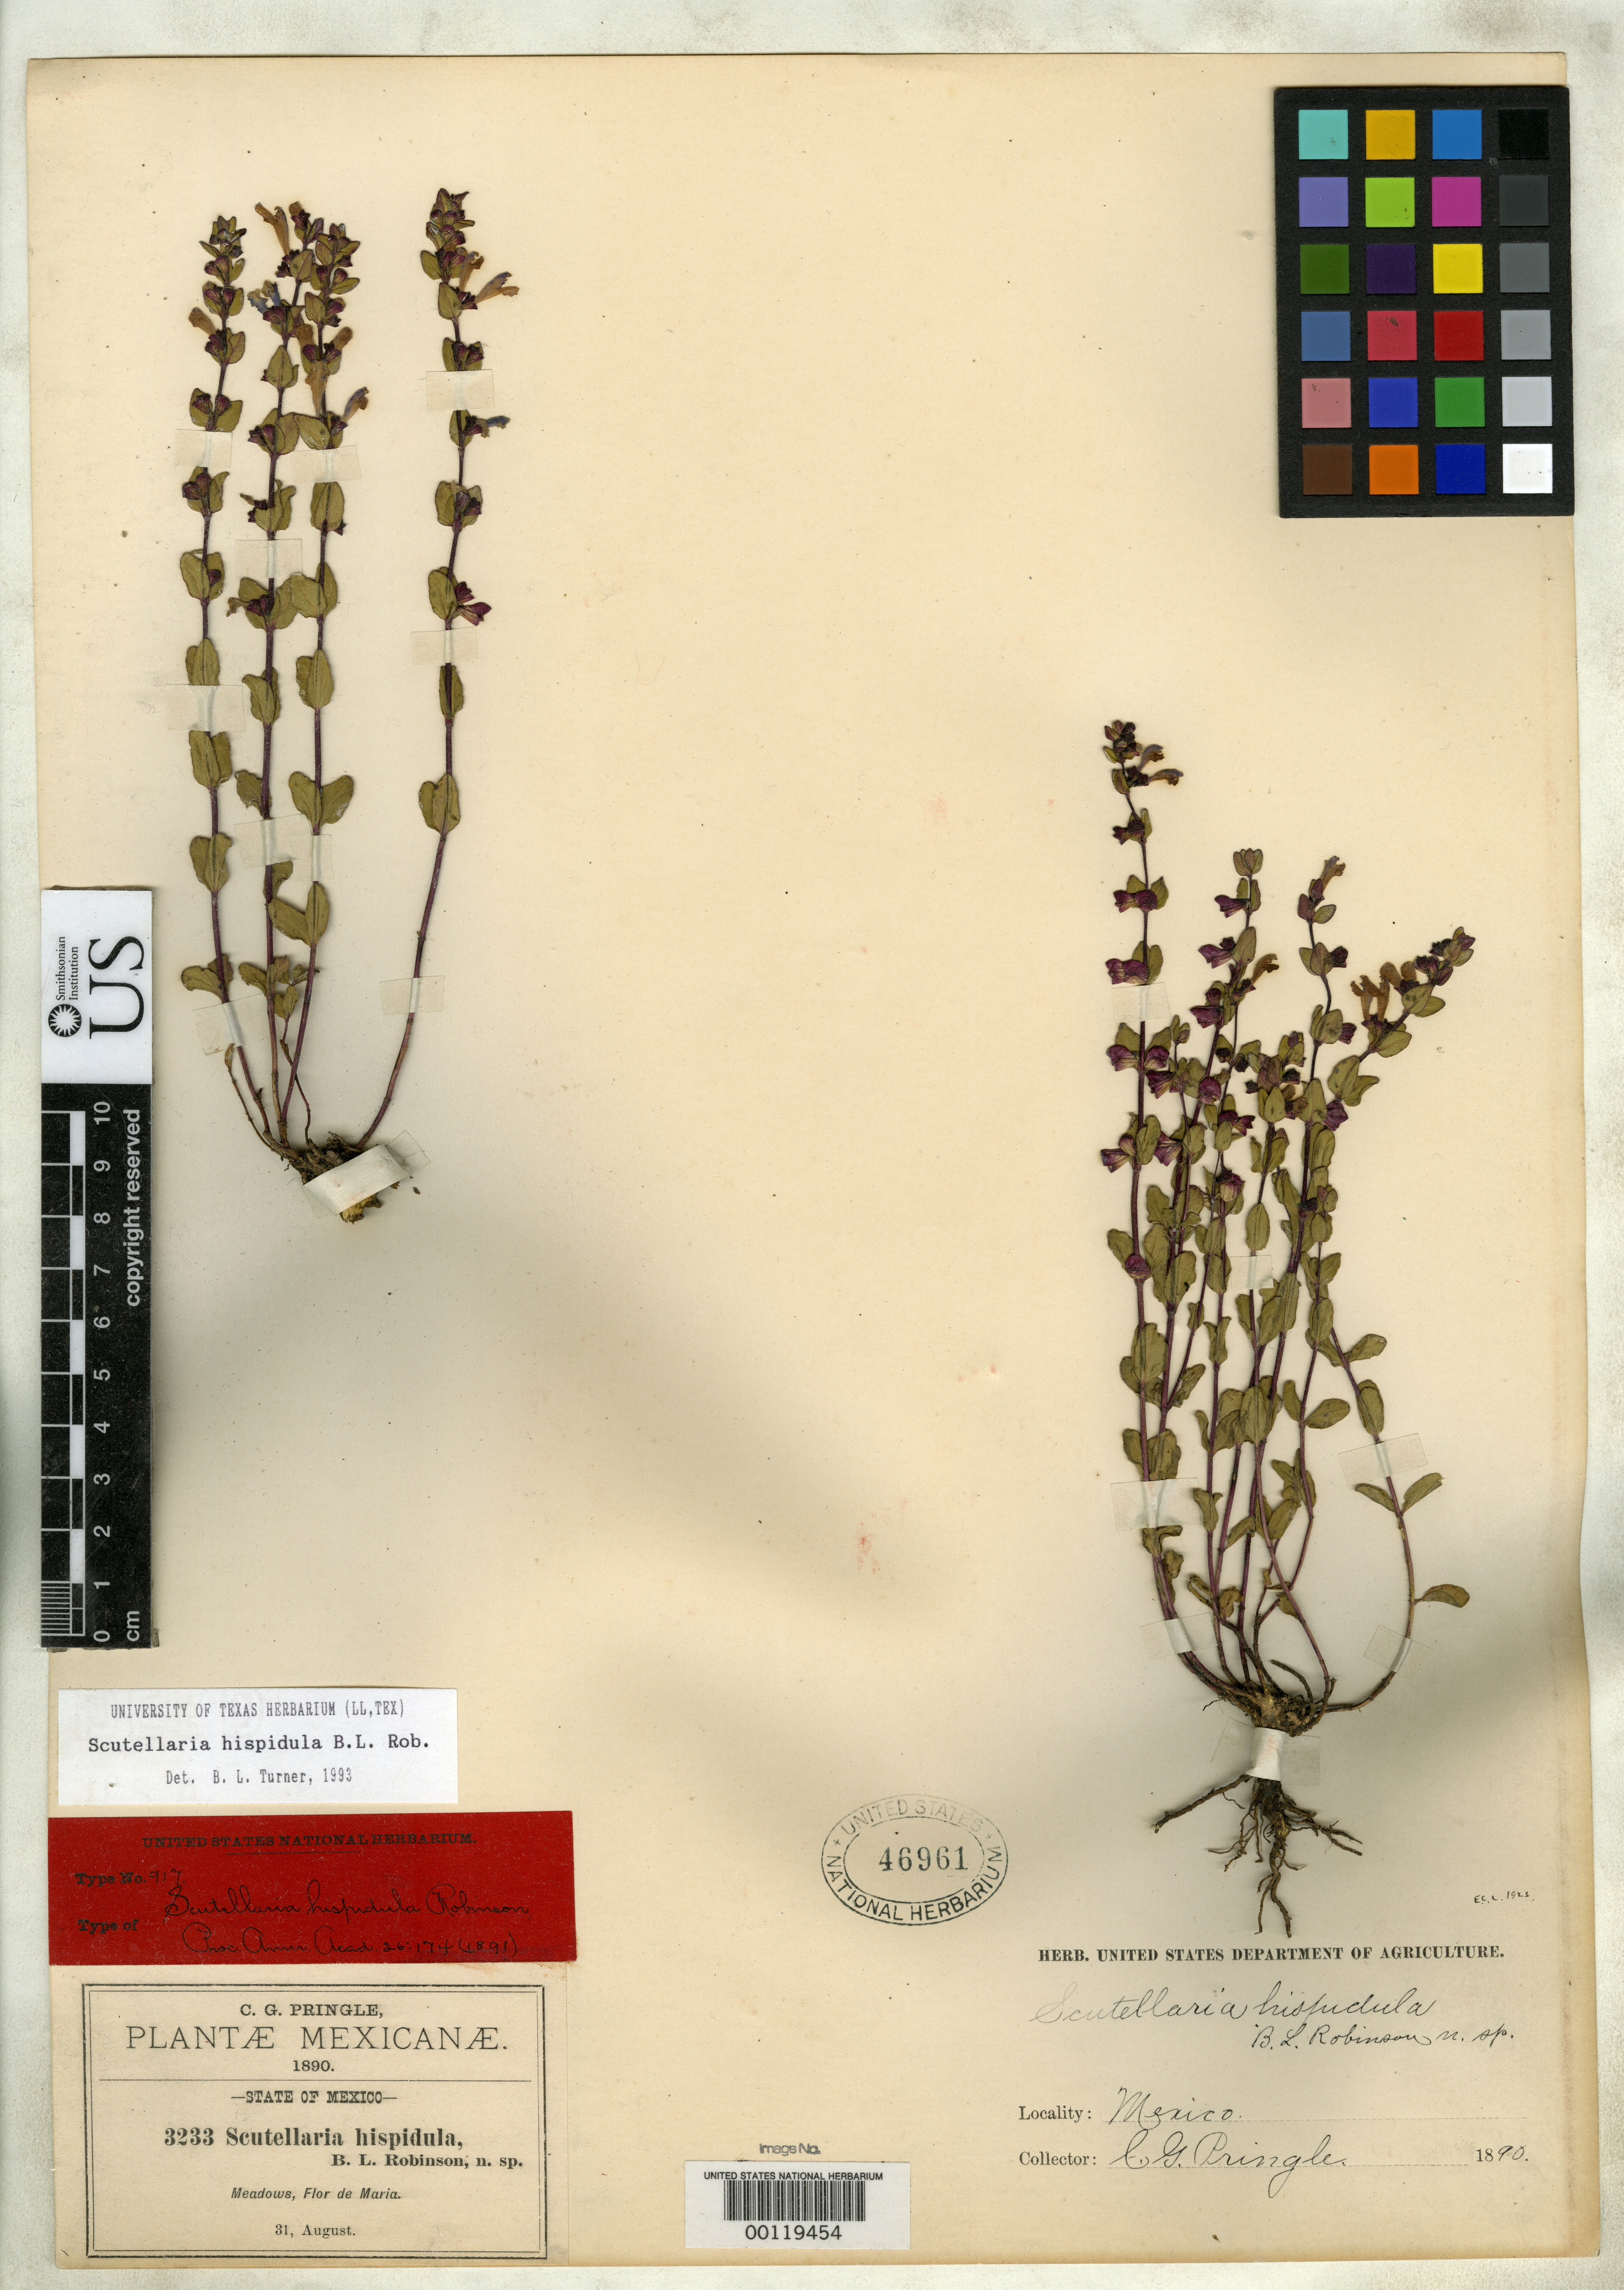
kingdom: Plantae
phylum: Tracheophyta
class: Magnoliopsida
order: Lamiales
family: Lamiaceae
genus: Scutellaria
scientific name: Scutellaria hispidula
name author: B.L. Rob.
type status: Isotype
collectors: C. G. Pringle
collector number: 3233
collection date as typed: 31 Aug 1890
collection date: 1890-08-31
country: Mexico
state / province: México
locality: Flor de Maria.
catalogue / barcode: US 46961